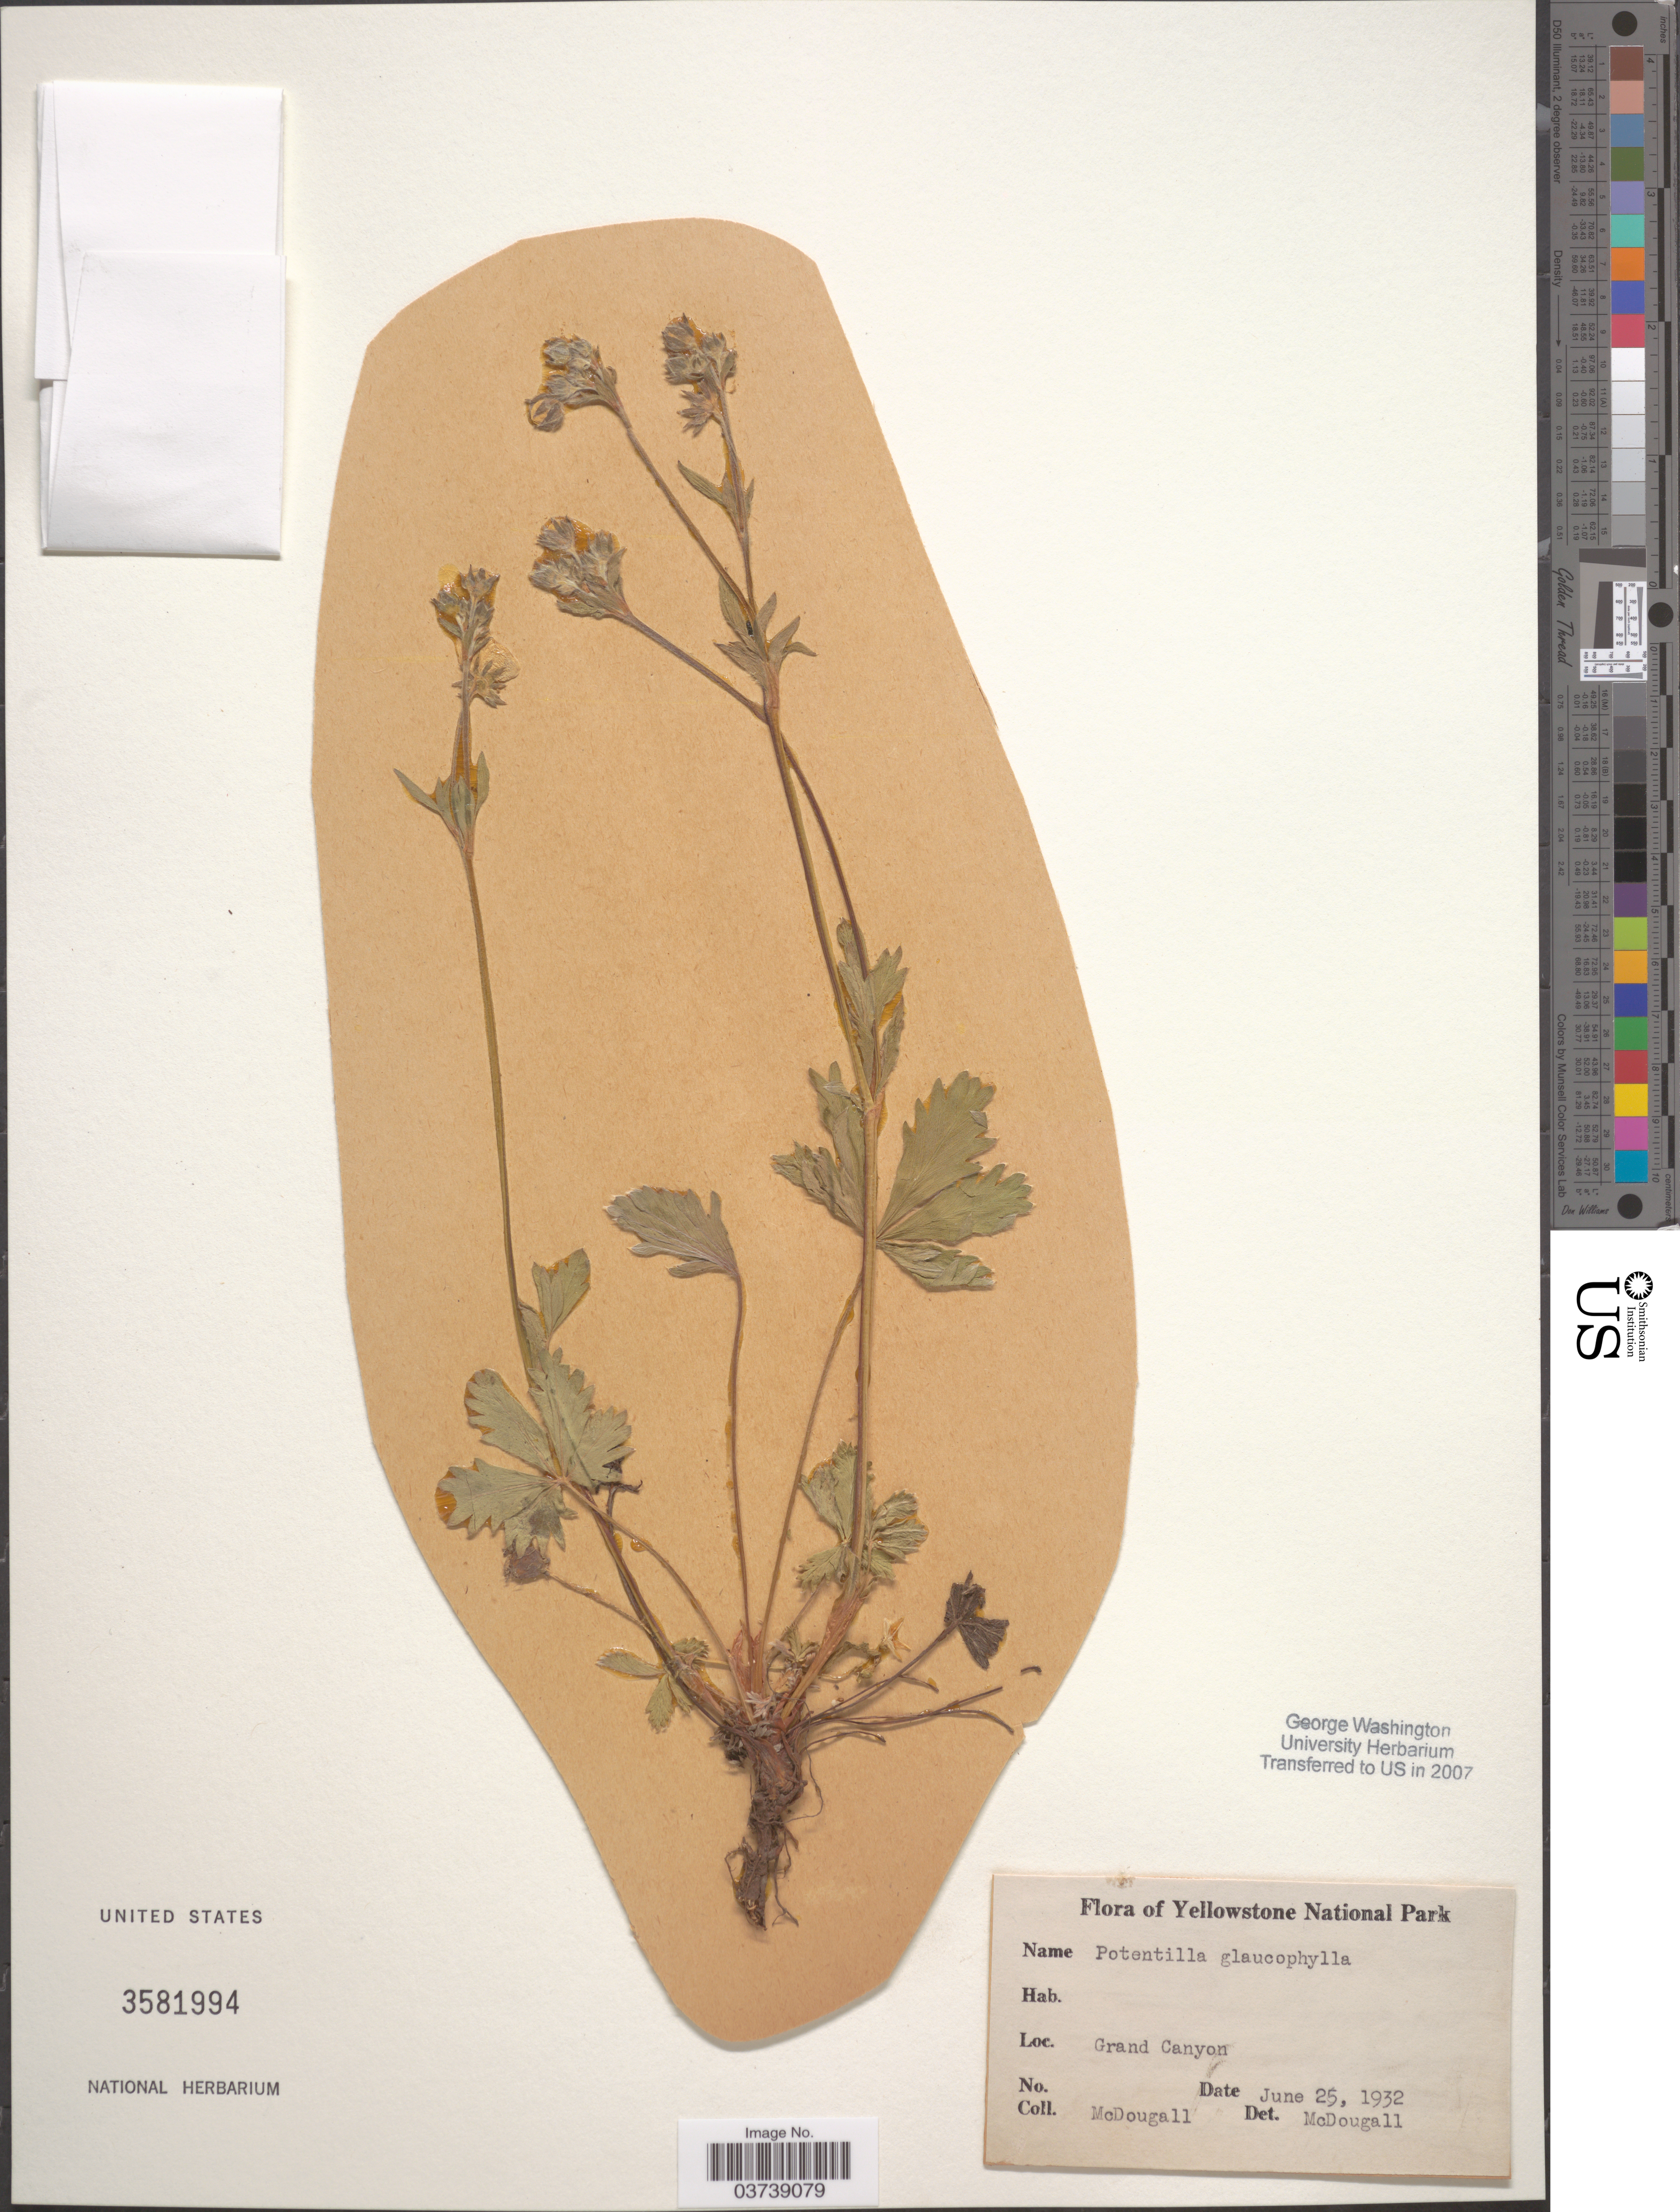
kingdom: Plantae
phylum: Tracheophyta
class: Magnoliopsida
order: Rosales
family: Rosaceae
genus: Potentilla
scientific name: Potentilla diversifolia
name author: Lehm.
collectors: McDougall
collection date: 1932-06-25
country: United States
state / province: Wyoming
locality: Yellowstone National Park. Grand Canyon.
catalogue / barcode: US 3581994